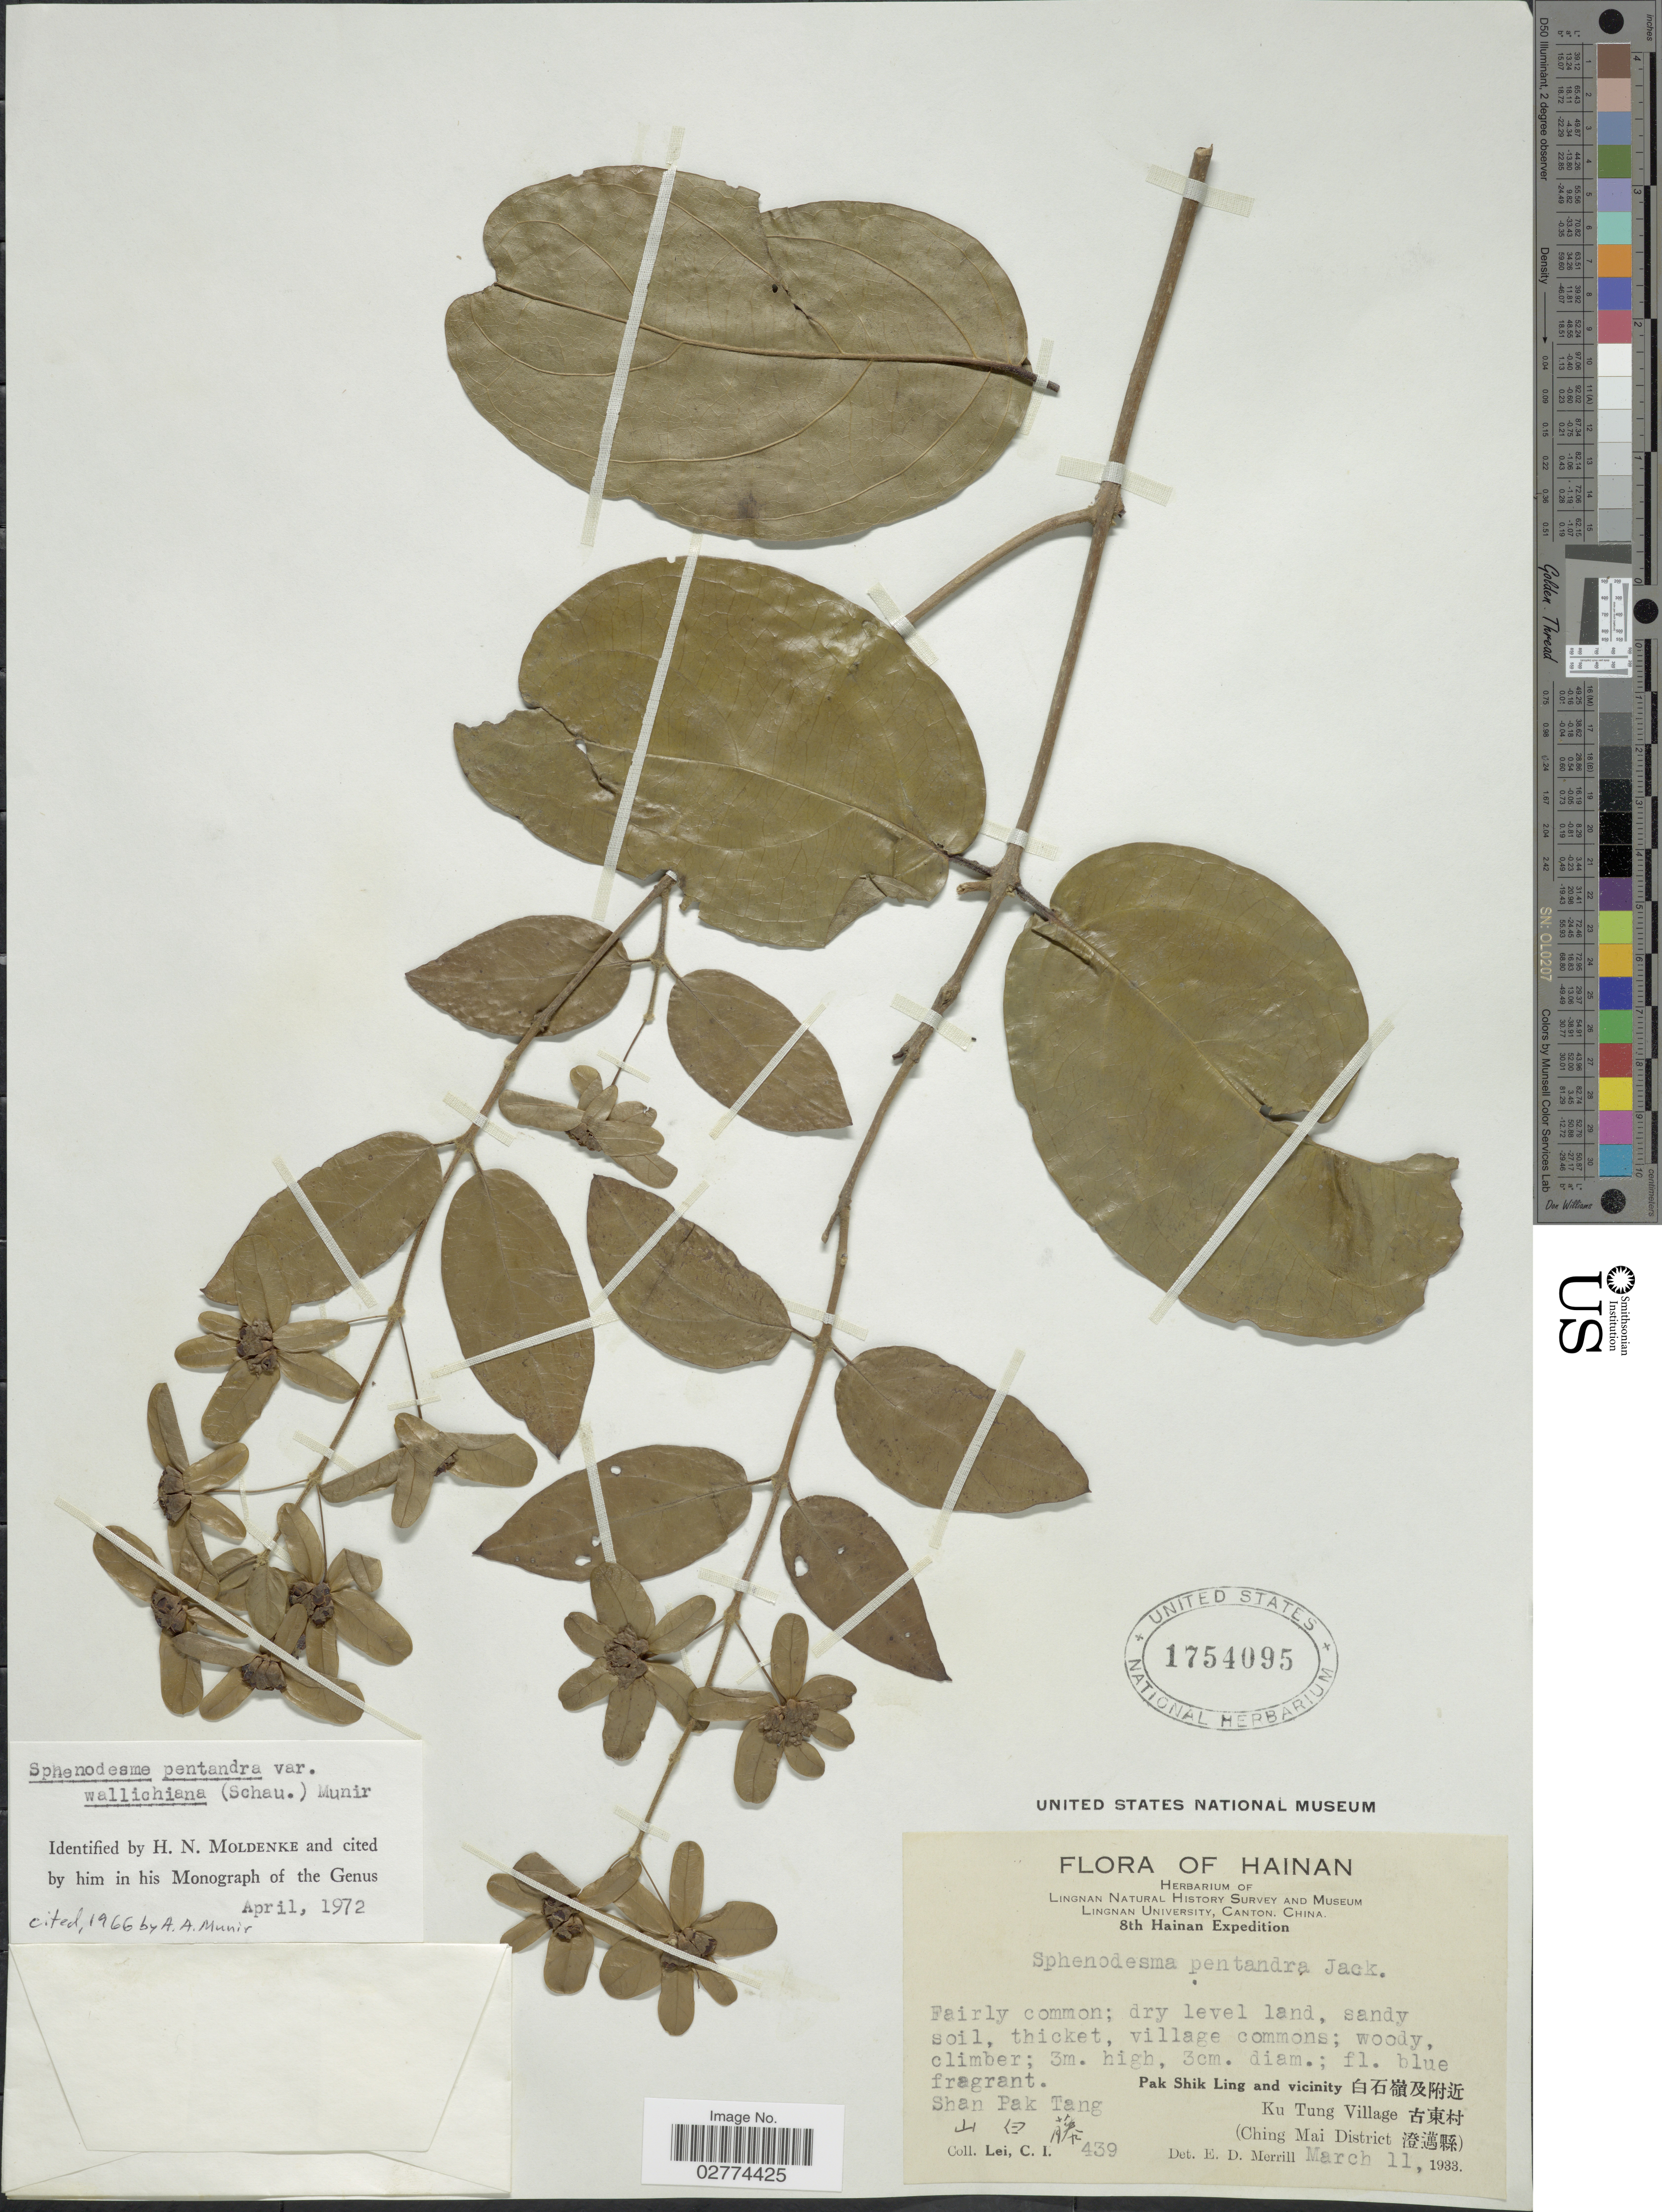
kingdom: Plantae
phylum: Tracheophyta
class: Magnoliopsida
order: Lamiales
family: Lamiaceae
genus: Sphenodesme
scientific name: Sphenodesme pentandra var. wallichiana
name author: (Schauer) Munir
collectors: C. I. Lei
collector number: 439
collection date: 1933-03-11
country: China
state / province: Hainan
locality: Pak Shik Ling and vicinity X. Ku Tung Village X. Shan Pak Tang. (Ching Mai District X).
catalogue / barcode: US 1754095